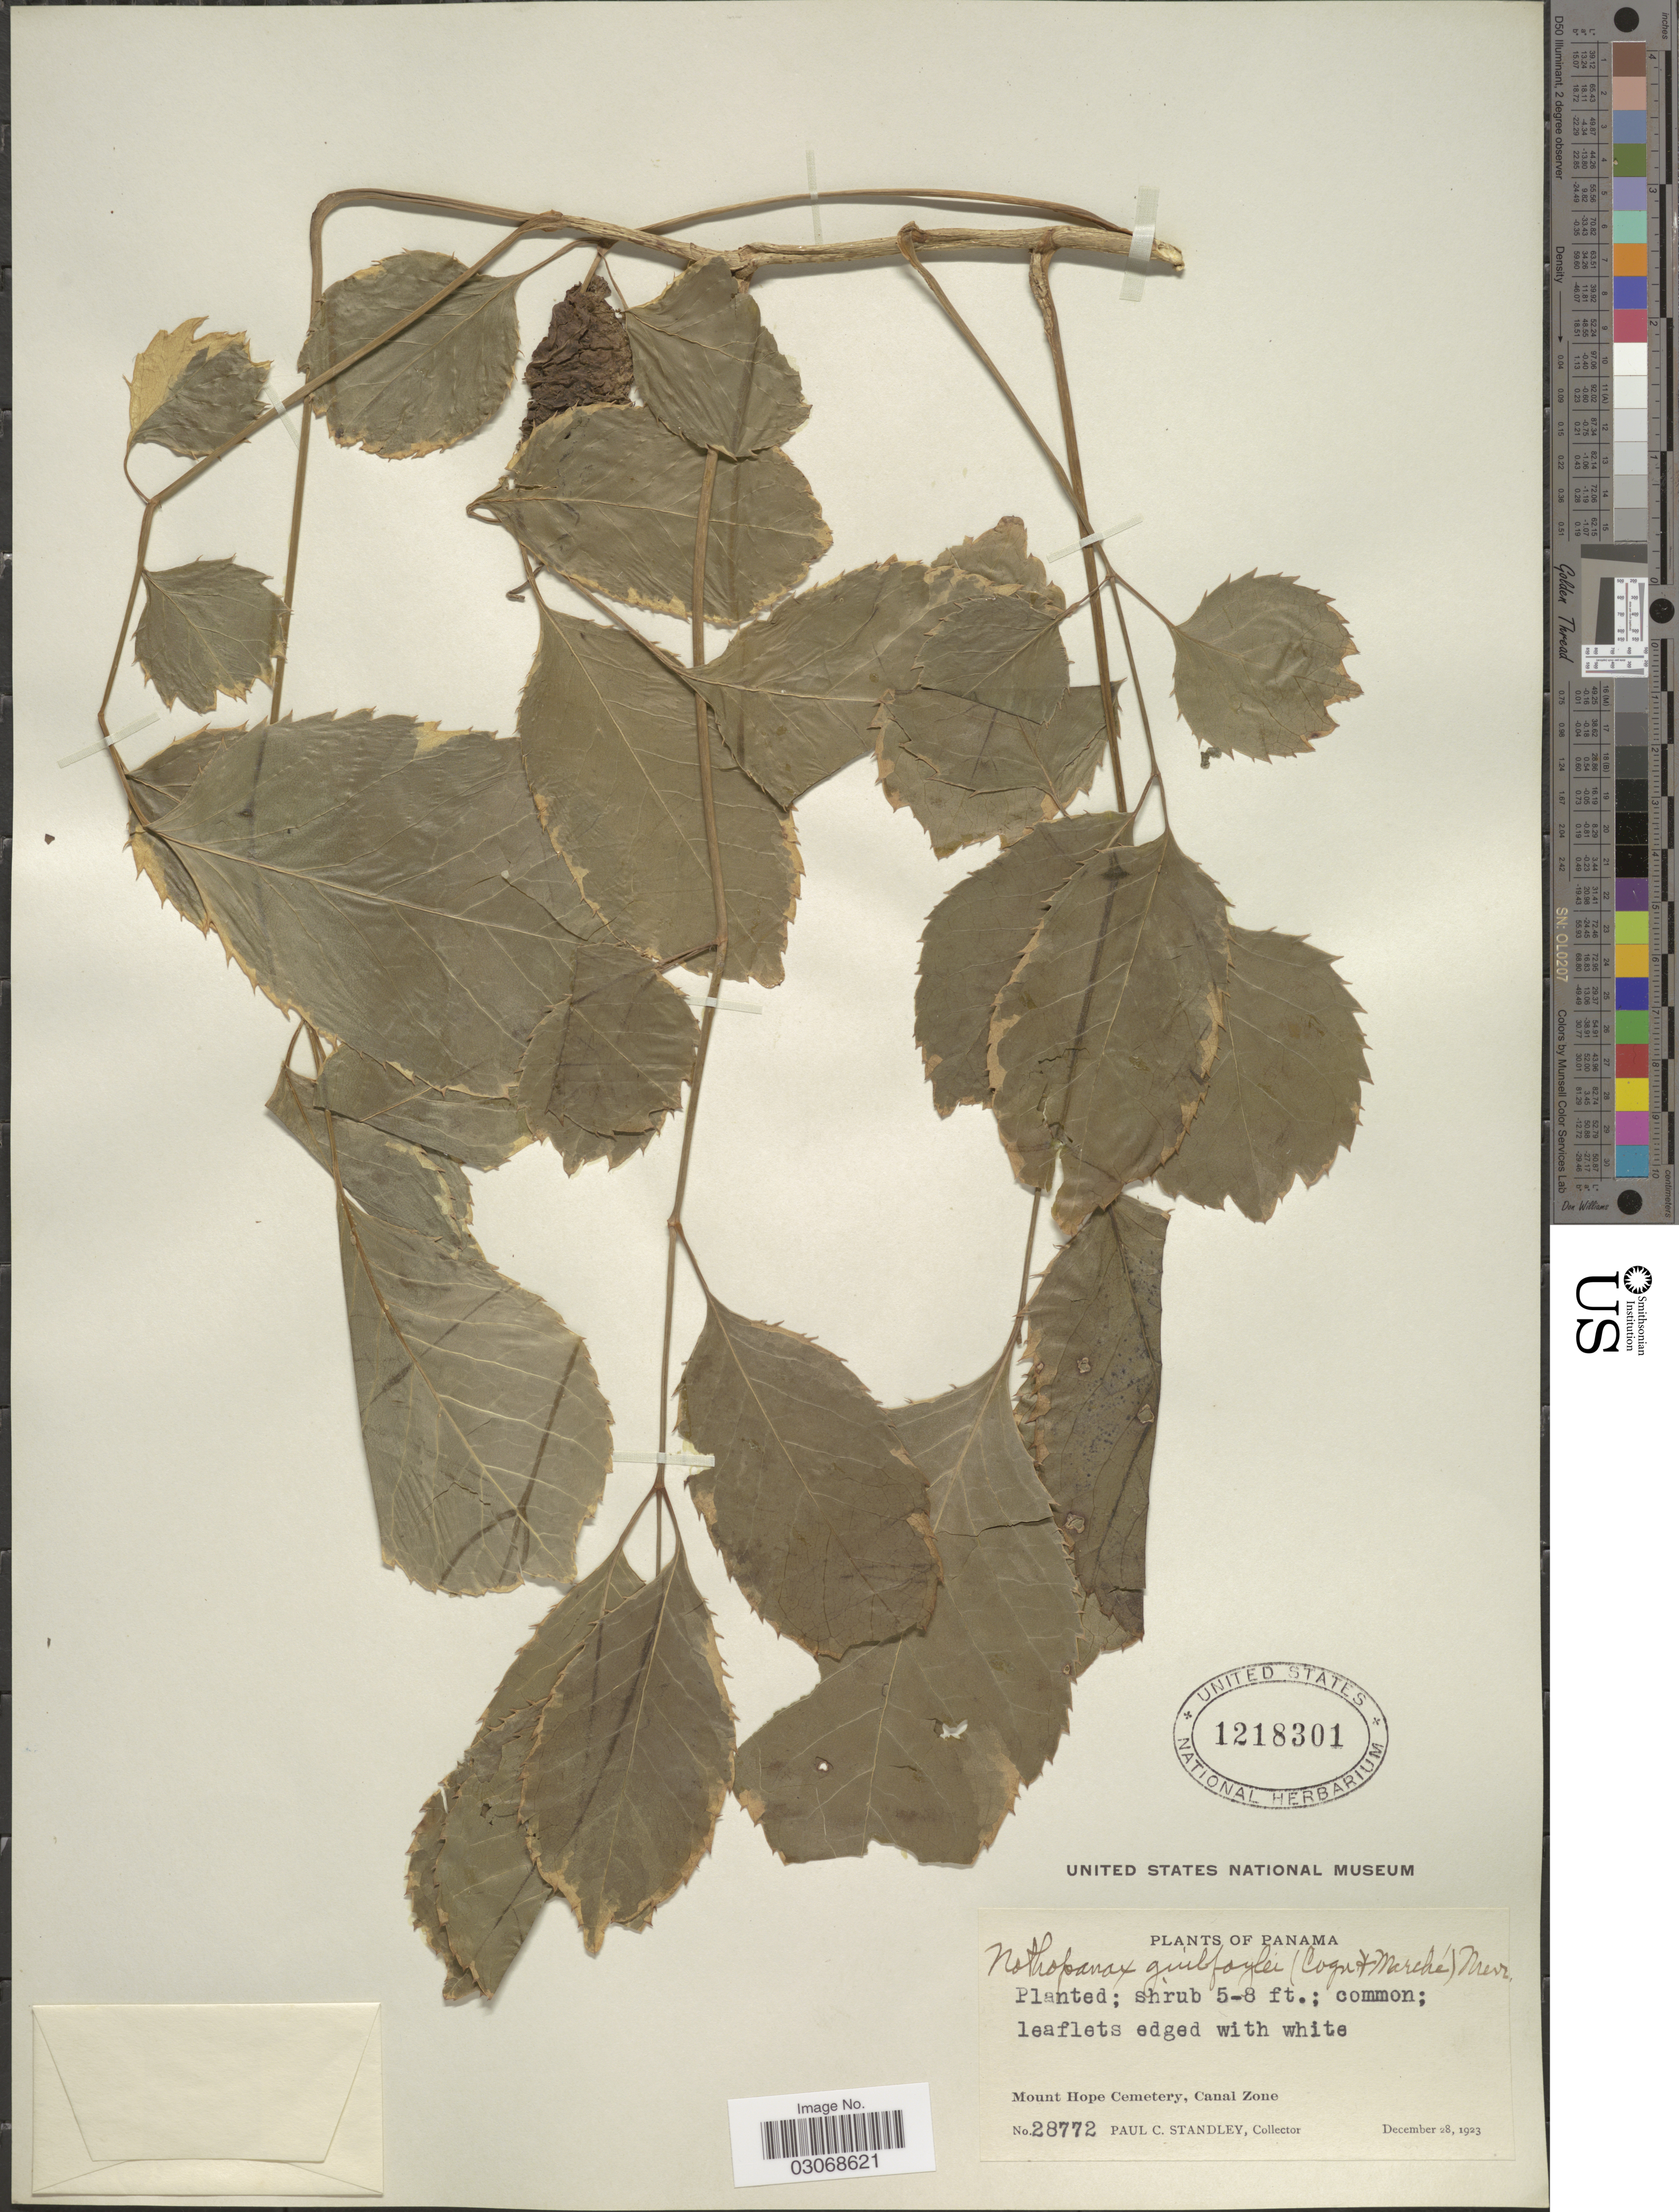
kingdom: Plantae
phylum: Tracheophyta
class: Magnoliopsida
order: Apiales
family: Araliaceae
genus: Polyscias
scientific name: Polyscias guilfoylei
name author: (W. Bull) L.H. Bailey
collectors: P. C. Standley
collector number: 28772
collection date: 1923-12-28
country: Panama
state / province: Colón / Panamá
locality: Mount Hope Cemetery, Canal Zone.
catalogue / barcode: US 1218301